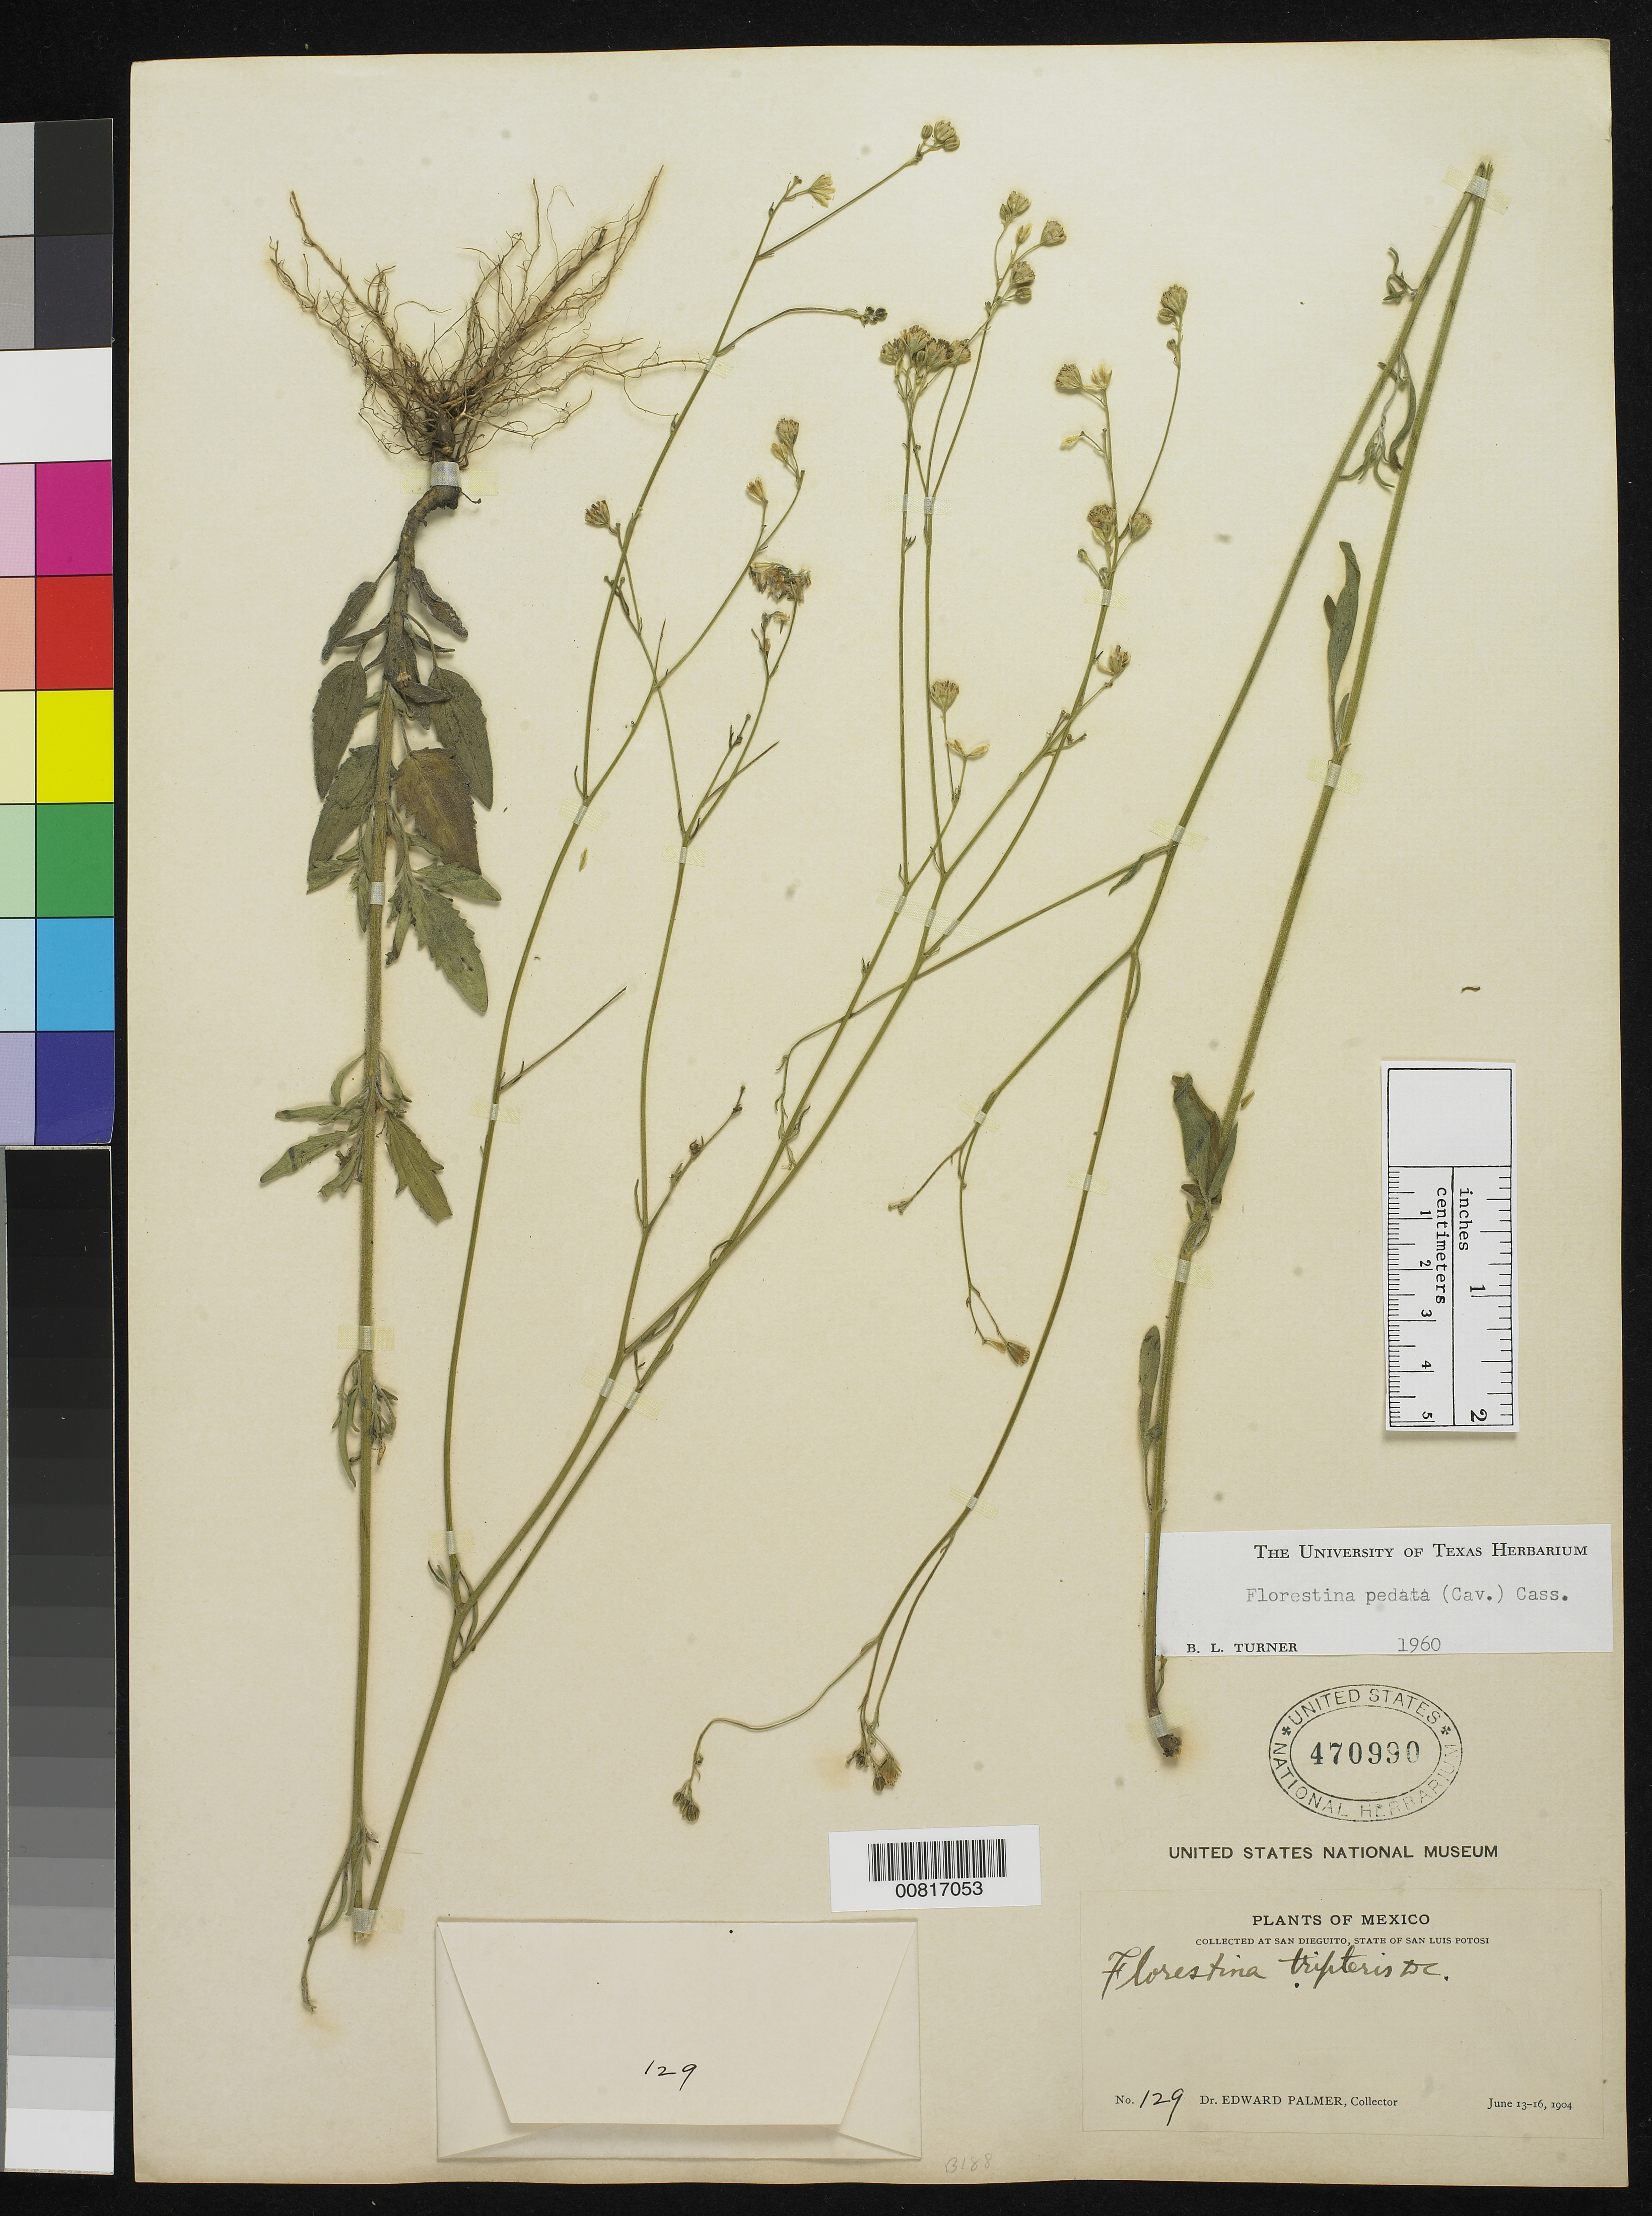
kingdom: Plantae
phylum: Tracheophyta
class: Magnoliopsida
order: Asterales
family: Asteraceae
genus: Florestina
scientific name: Florestina pedata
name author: (Cav.) Cass.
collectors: E. Palmer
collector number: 129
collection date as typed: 13 Jun 1904 to 16 Jun 1904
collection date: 1904-06-13/1904-06-16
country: Mexico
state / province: San Luis Potosí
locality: San Dieguito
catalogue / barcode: US 470990